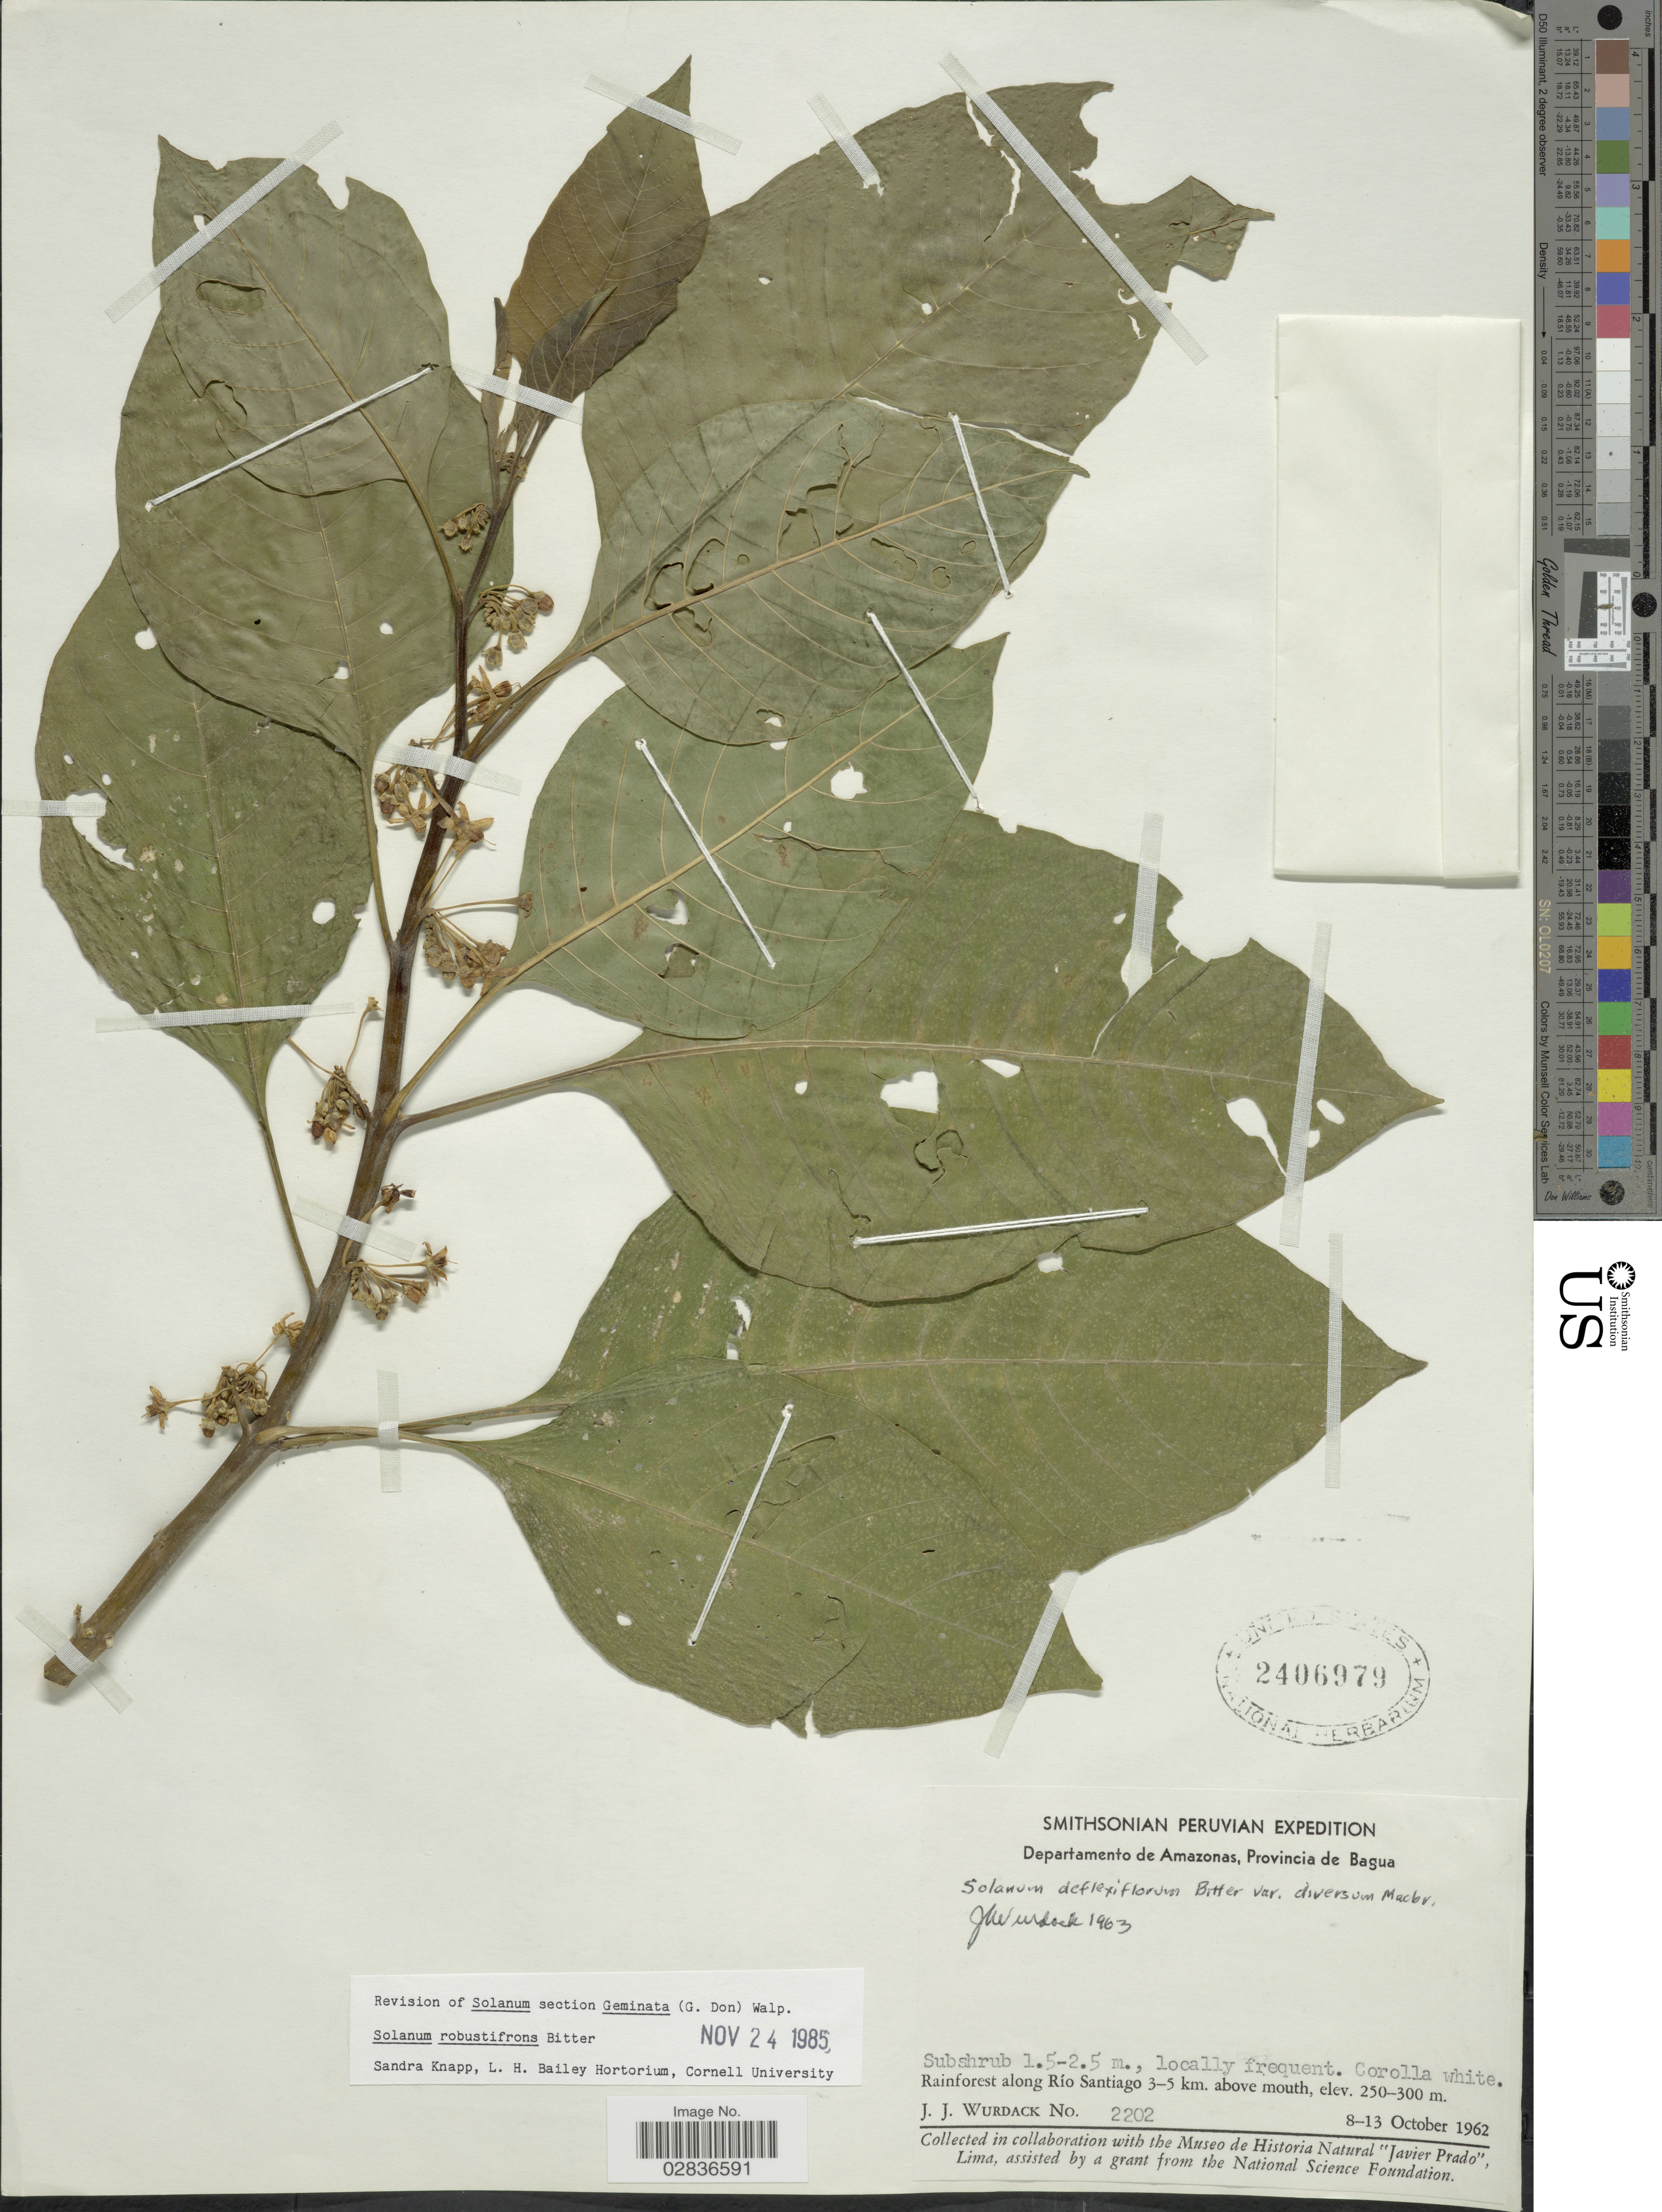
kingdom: Plantae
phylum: Tracheophyta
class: Magnoliopsida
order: Solanales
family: Solanaceae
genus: Solanum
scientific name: Solanum robustifrons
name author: Bitter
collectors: J. J. Wurdack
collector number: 2202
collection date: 1962-10-08/1962-10-13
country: Peru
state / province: Amazonas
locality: Departamento de Amazonas, Provincia de Bagua. Rainforest along Río Santiago 3-5 km. above mouth.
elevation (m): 250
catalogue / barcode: US 2406979